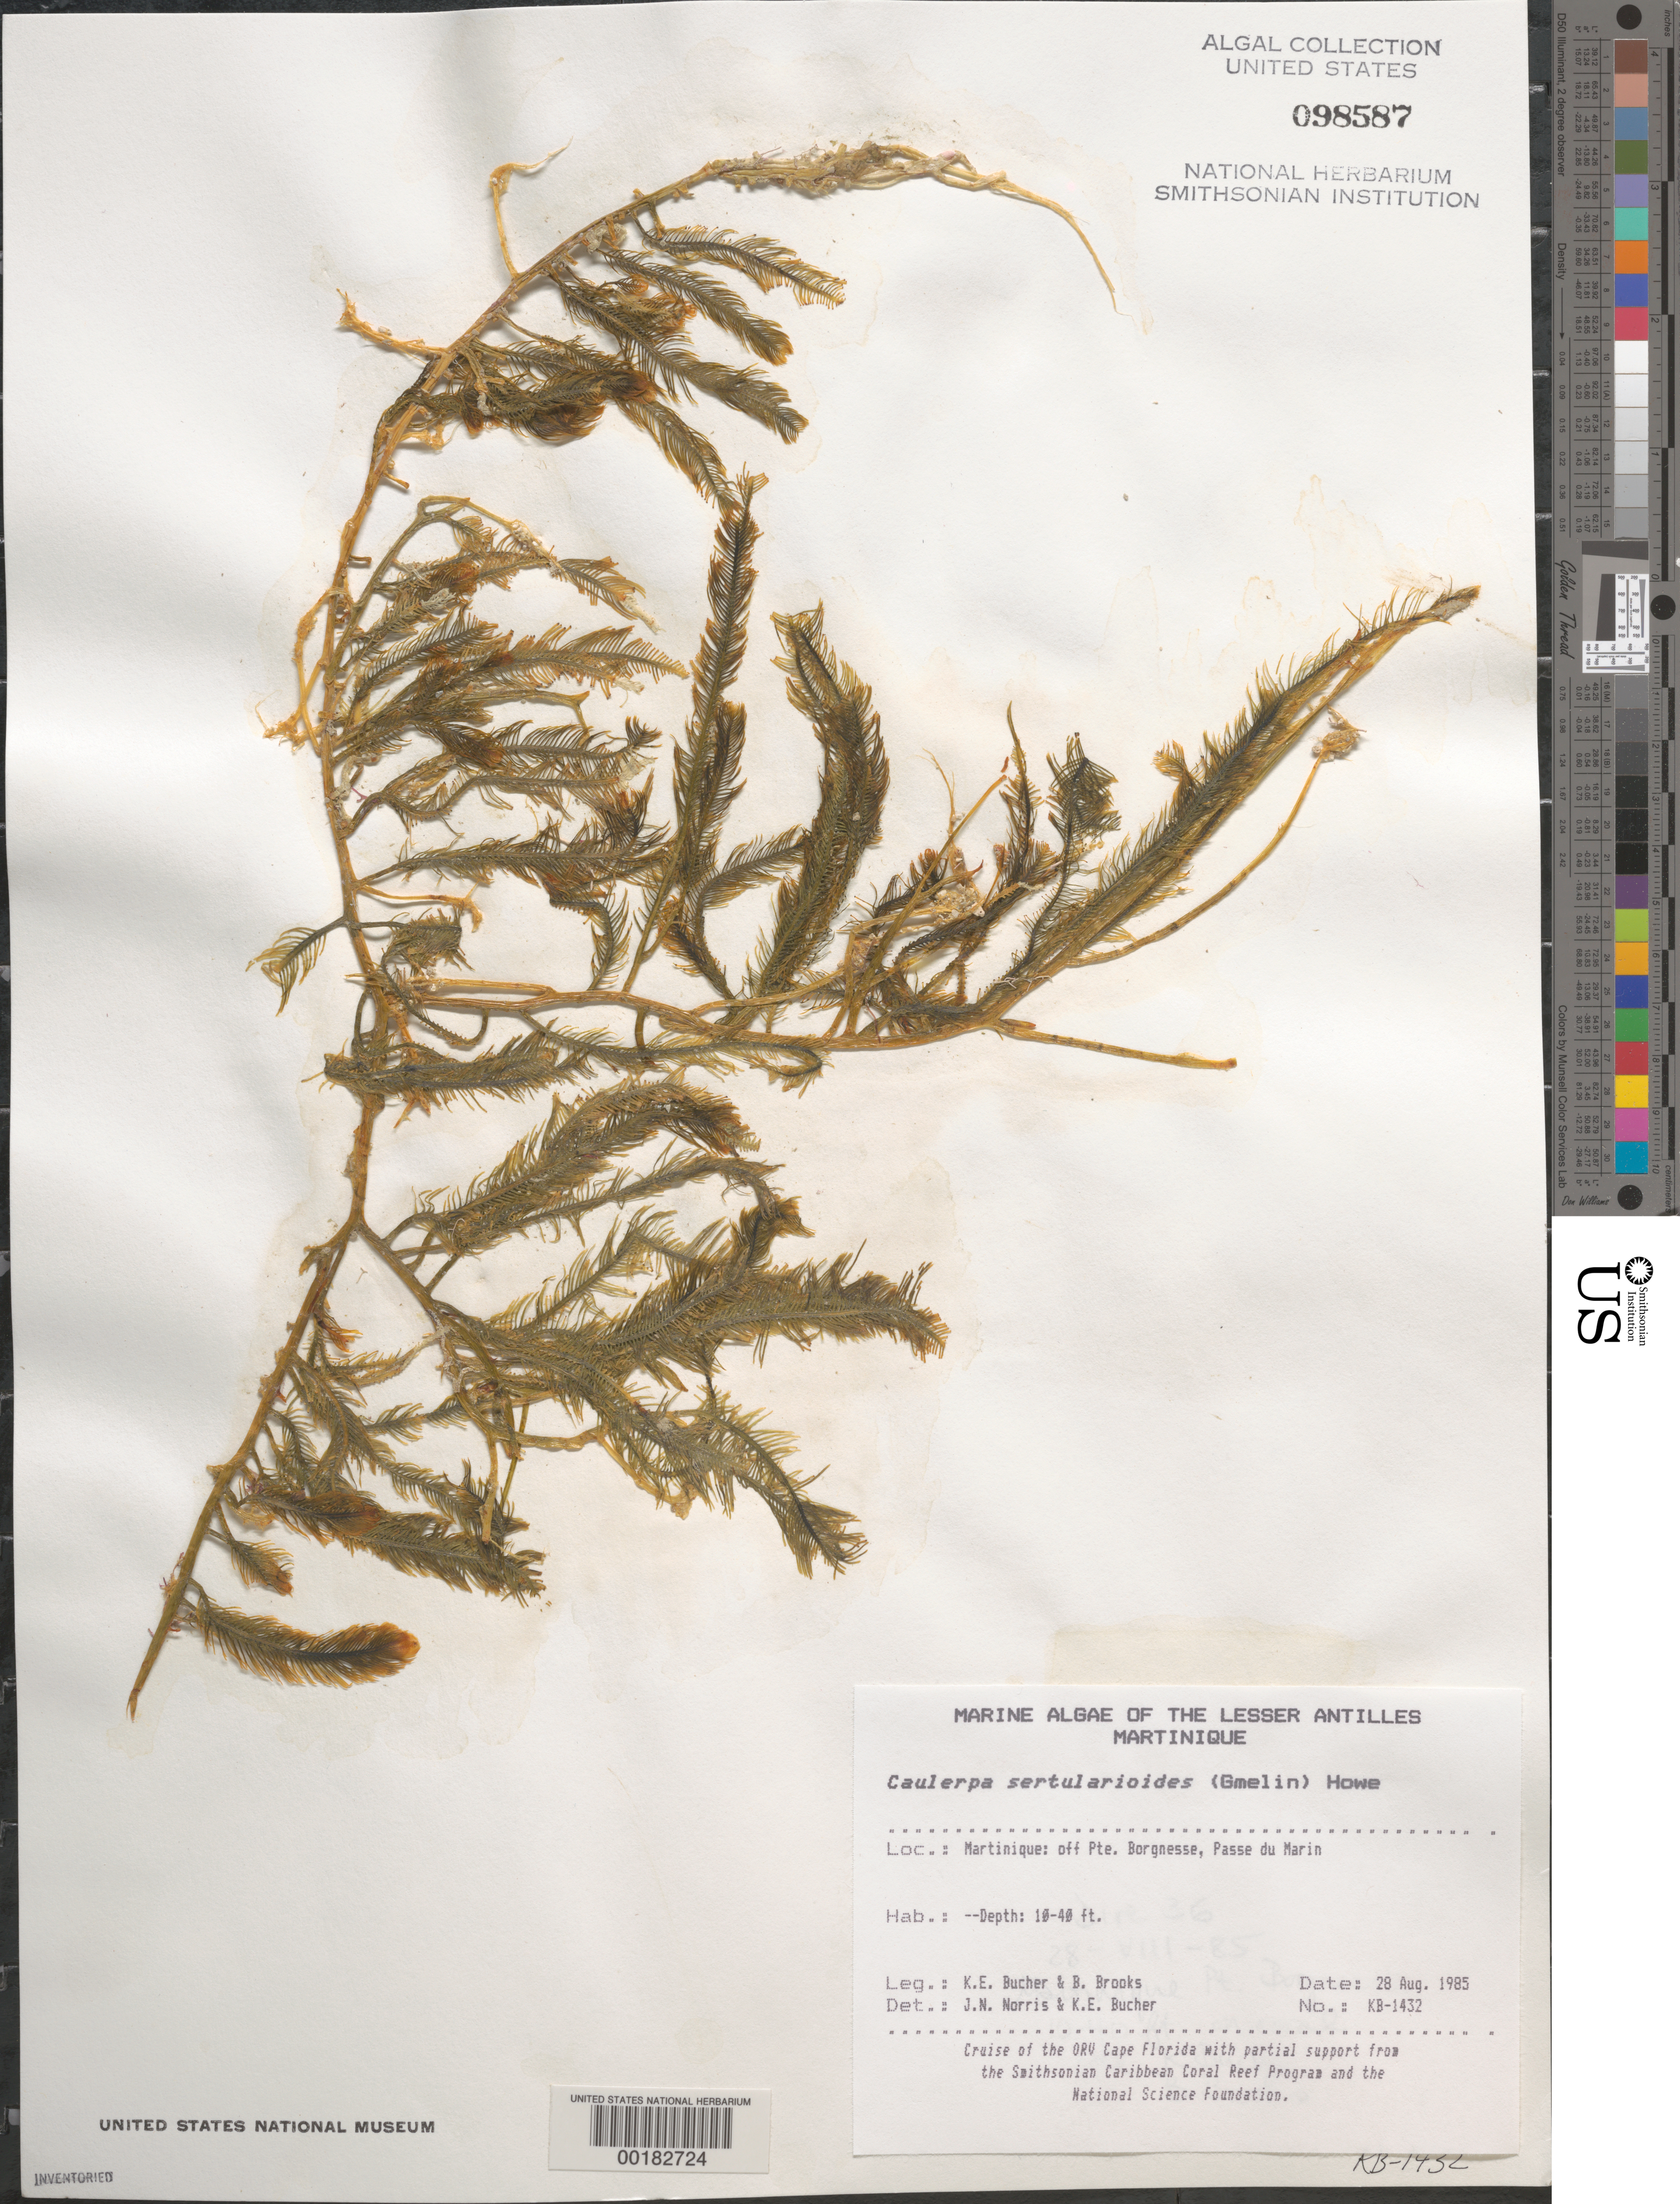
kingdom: Plantae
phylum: Chlorophyta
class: Ulvophyceae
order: Bryopsidales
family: Caulerpaceae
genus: Caulerpa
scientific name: Caulerpa sertularioides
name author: (S.G. Gmel.) M. Howe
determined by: Norris, J. N.; Bucher, K. E.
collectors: K. E. Bucher & B. Brooks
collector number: Kb-1432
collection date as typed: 28 Aug 1985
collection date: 1985-08-28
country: Martinique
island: Martinique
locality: Passe du Marin, off Pointe Borgnesse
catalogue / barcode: US 98587